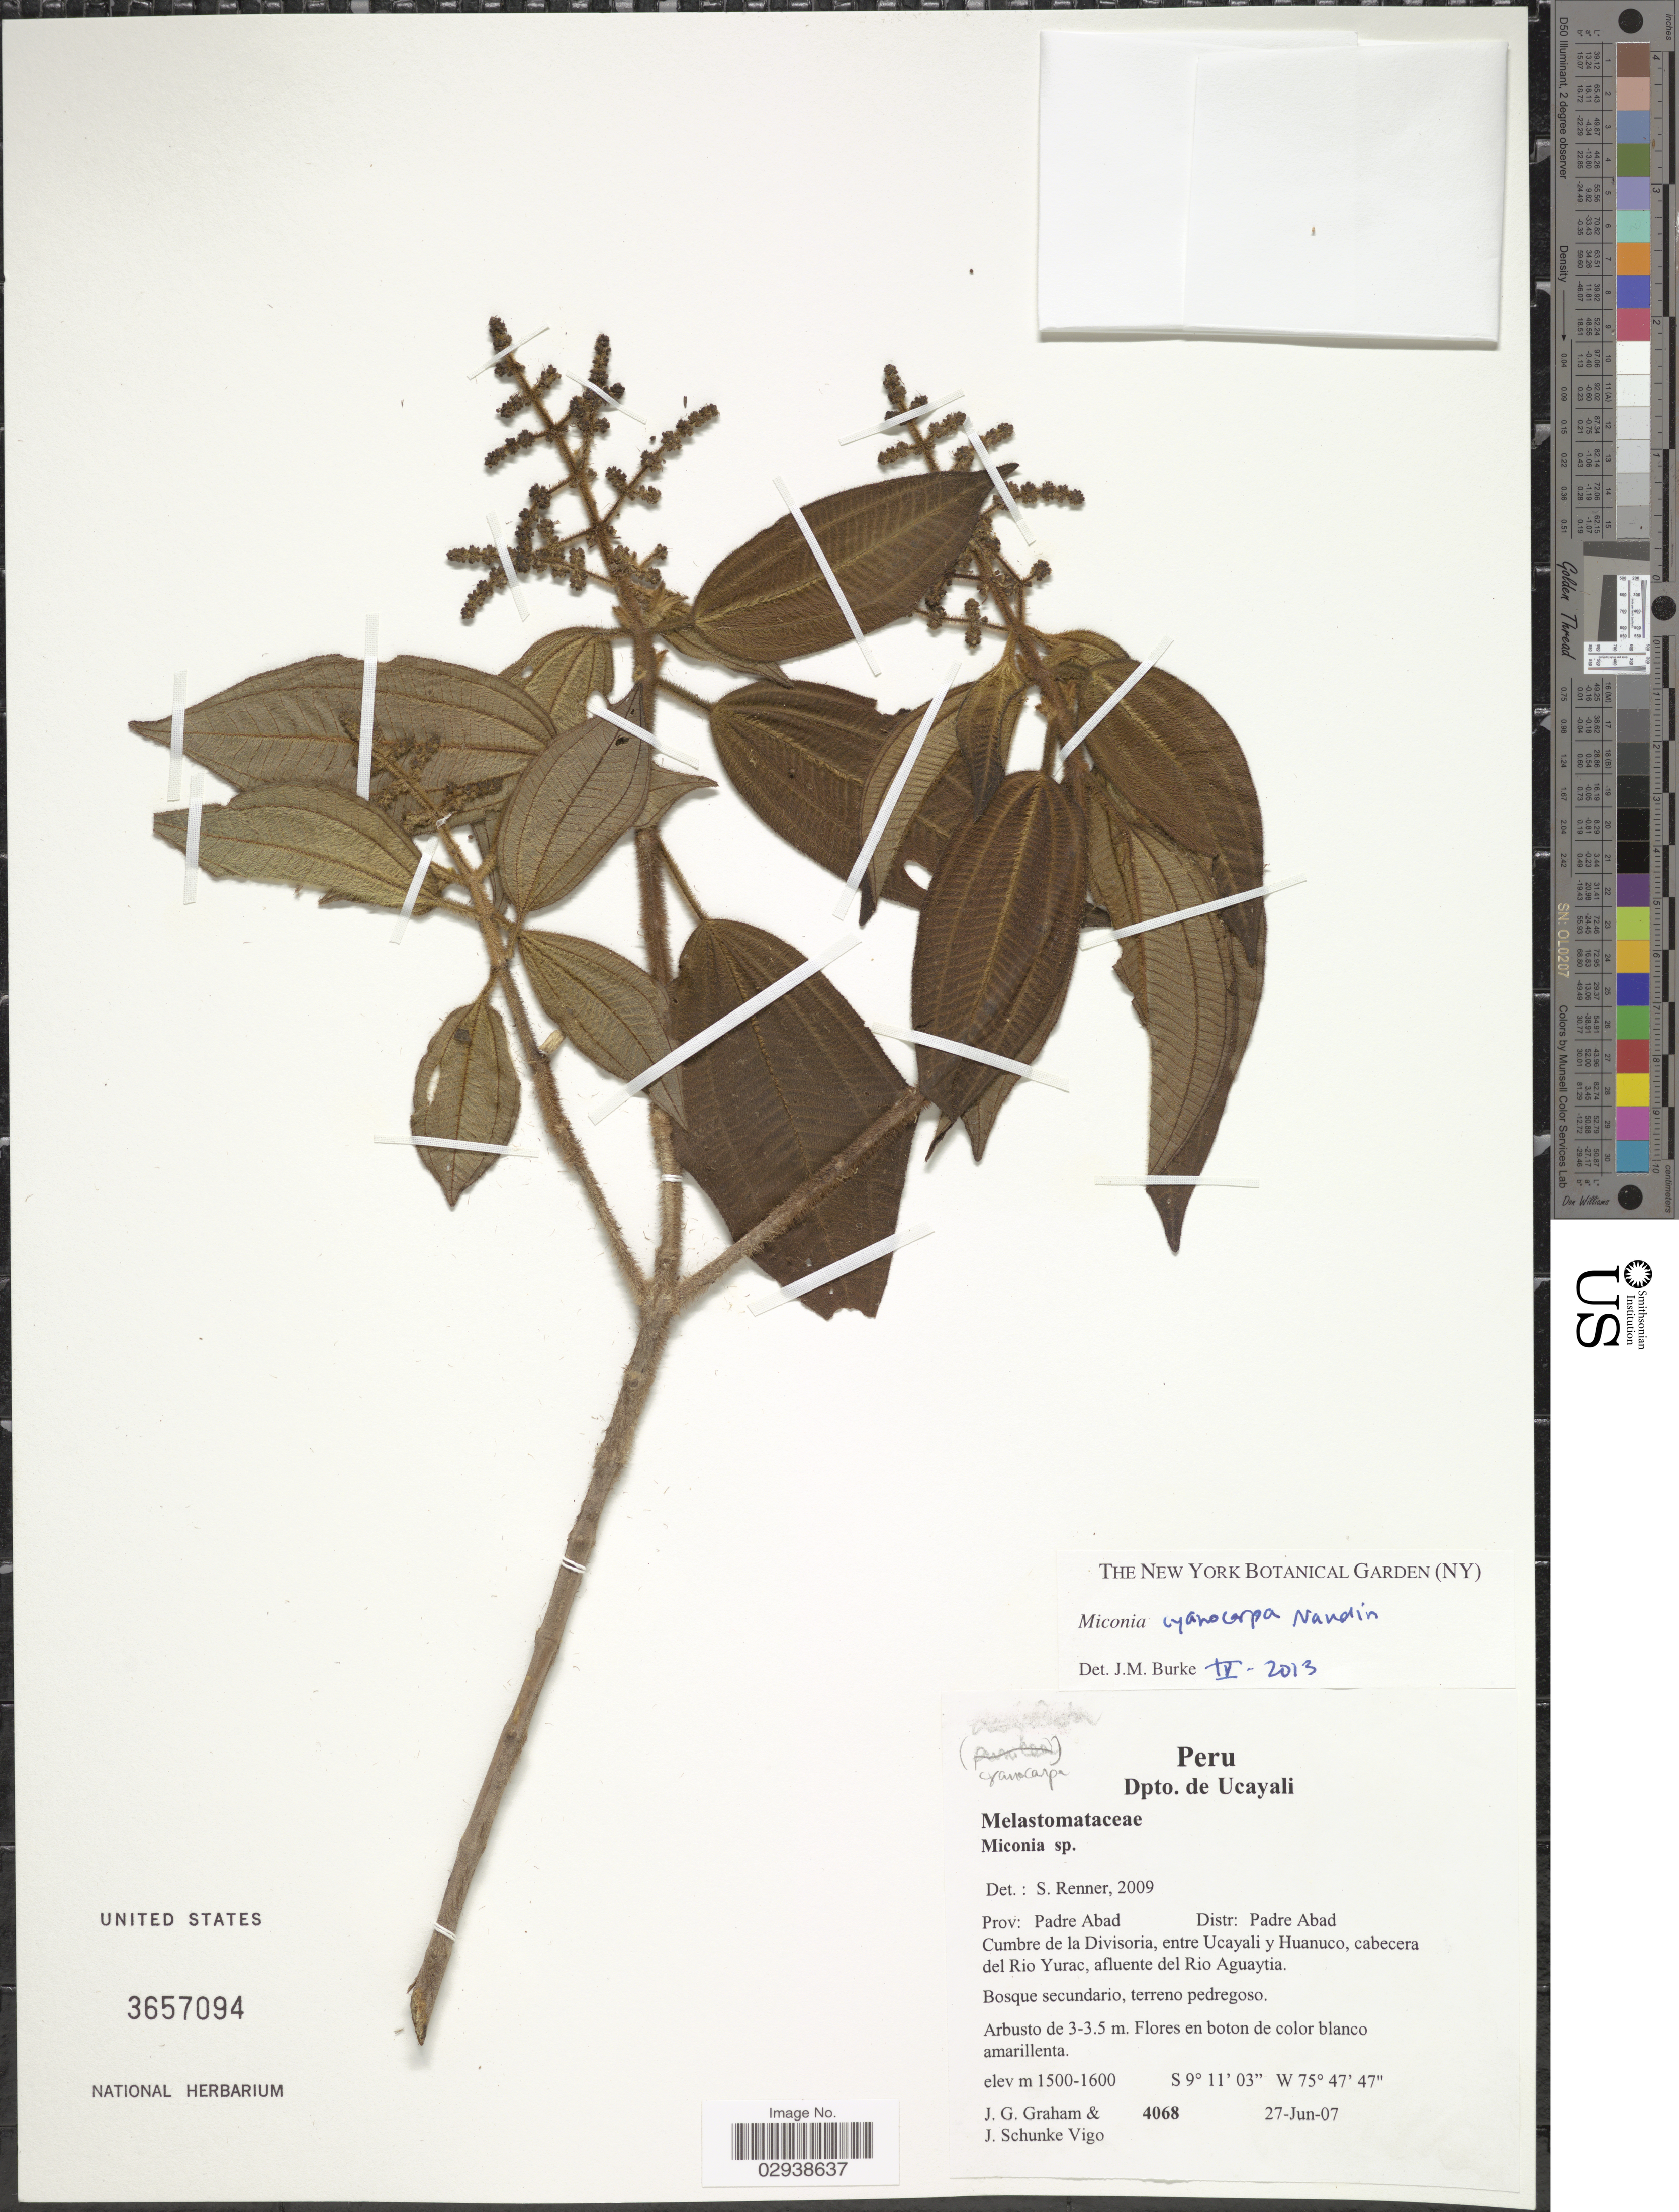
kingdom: Plantae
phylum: Tracheophyta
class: Magnoliopsida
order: Myrtales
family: Melastomataceae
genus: Miconia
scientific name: Miconia cyanocarpa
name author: Naudin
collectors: J. Graham & J. Schunke Vigo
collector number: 4068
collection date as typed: Transcribed d/m/y: 27/6/7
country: Peru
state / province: Ucayali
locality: Dpto. de Ucayali, Prov: Padre Abad, Distr: Padre Abad, Cumbre de la Divisoria, entre Ucayali y Huanuco, cabecera del Rio Yurac, afluente del Rio Aguaytia.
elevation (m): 1500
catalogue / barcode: US 3657094